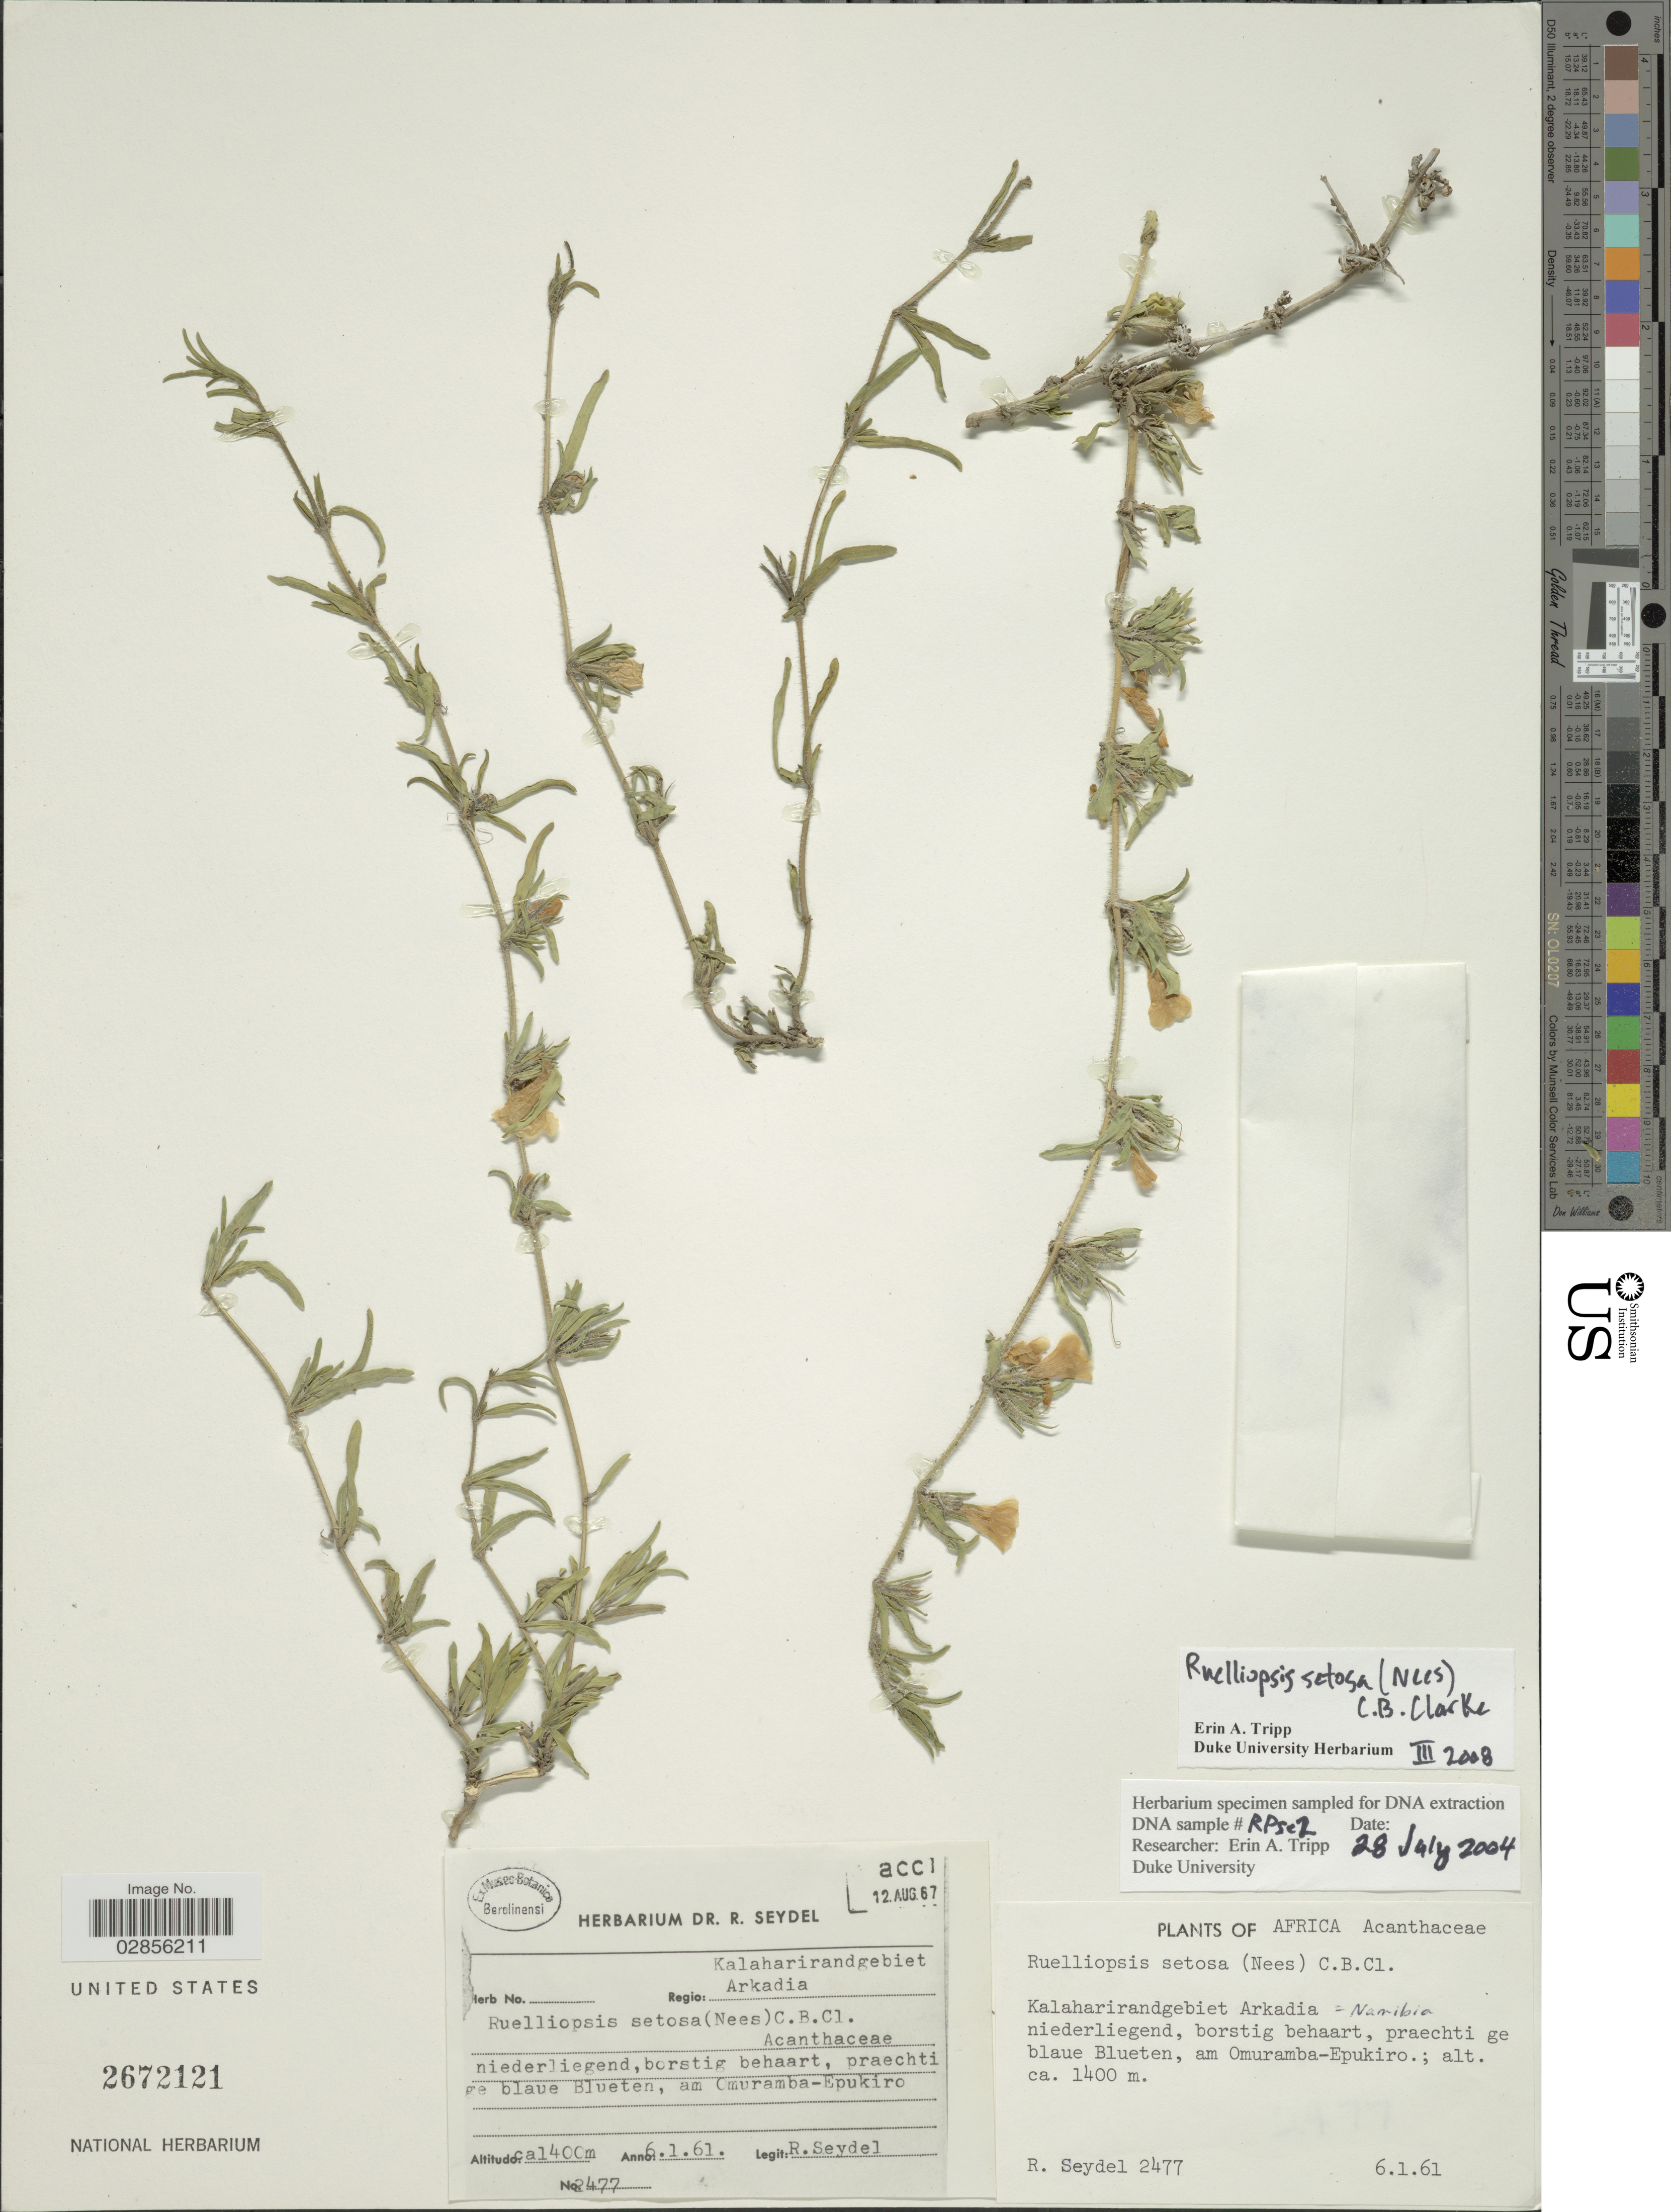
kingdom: Plantae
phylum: Tracheophyta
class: Magnoliopsida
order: Lamiales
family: Acanthaceae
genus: Ruelliopsis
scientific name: Ruelliopsis setosa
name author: C.B. Clarke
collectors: R. Seydel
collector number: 2477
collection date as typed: Transcribed d/m/y: 6/1/61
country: Namibia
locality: Regio: Kalaharirandgebiet Arkadia niederliegend, borstig behaart, praechti geblaue Blueten, am Omuramba-Epukiro.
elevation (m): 1400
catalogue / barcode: US 2672121